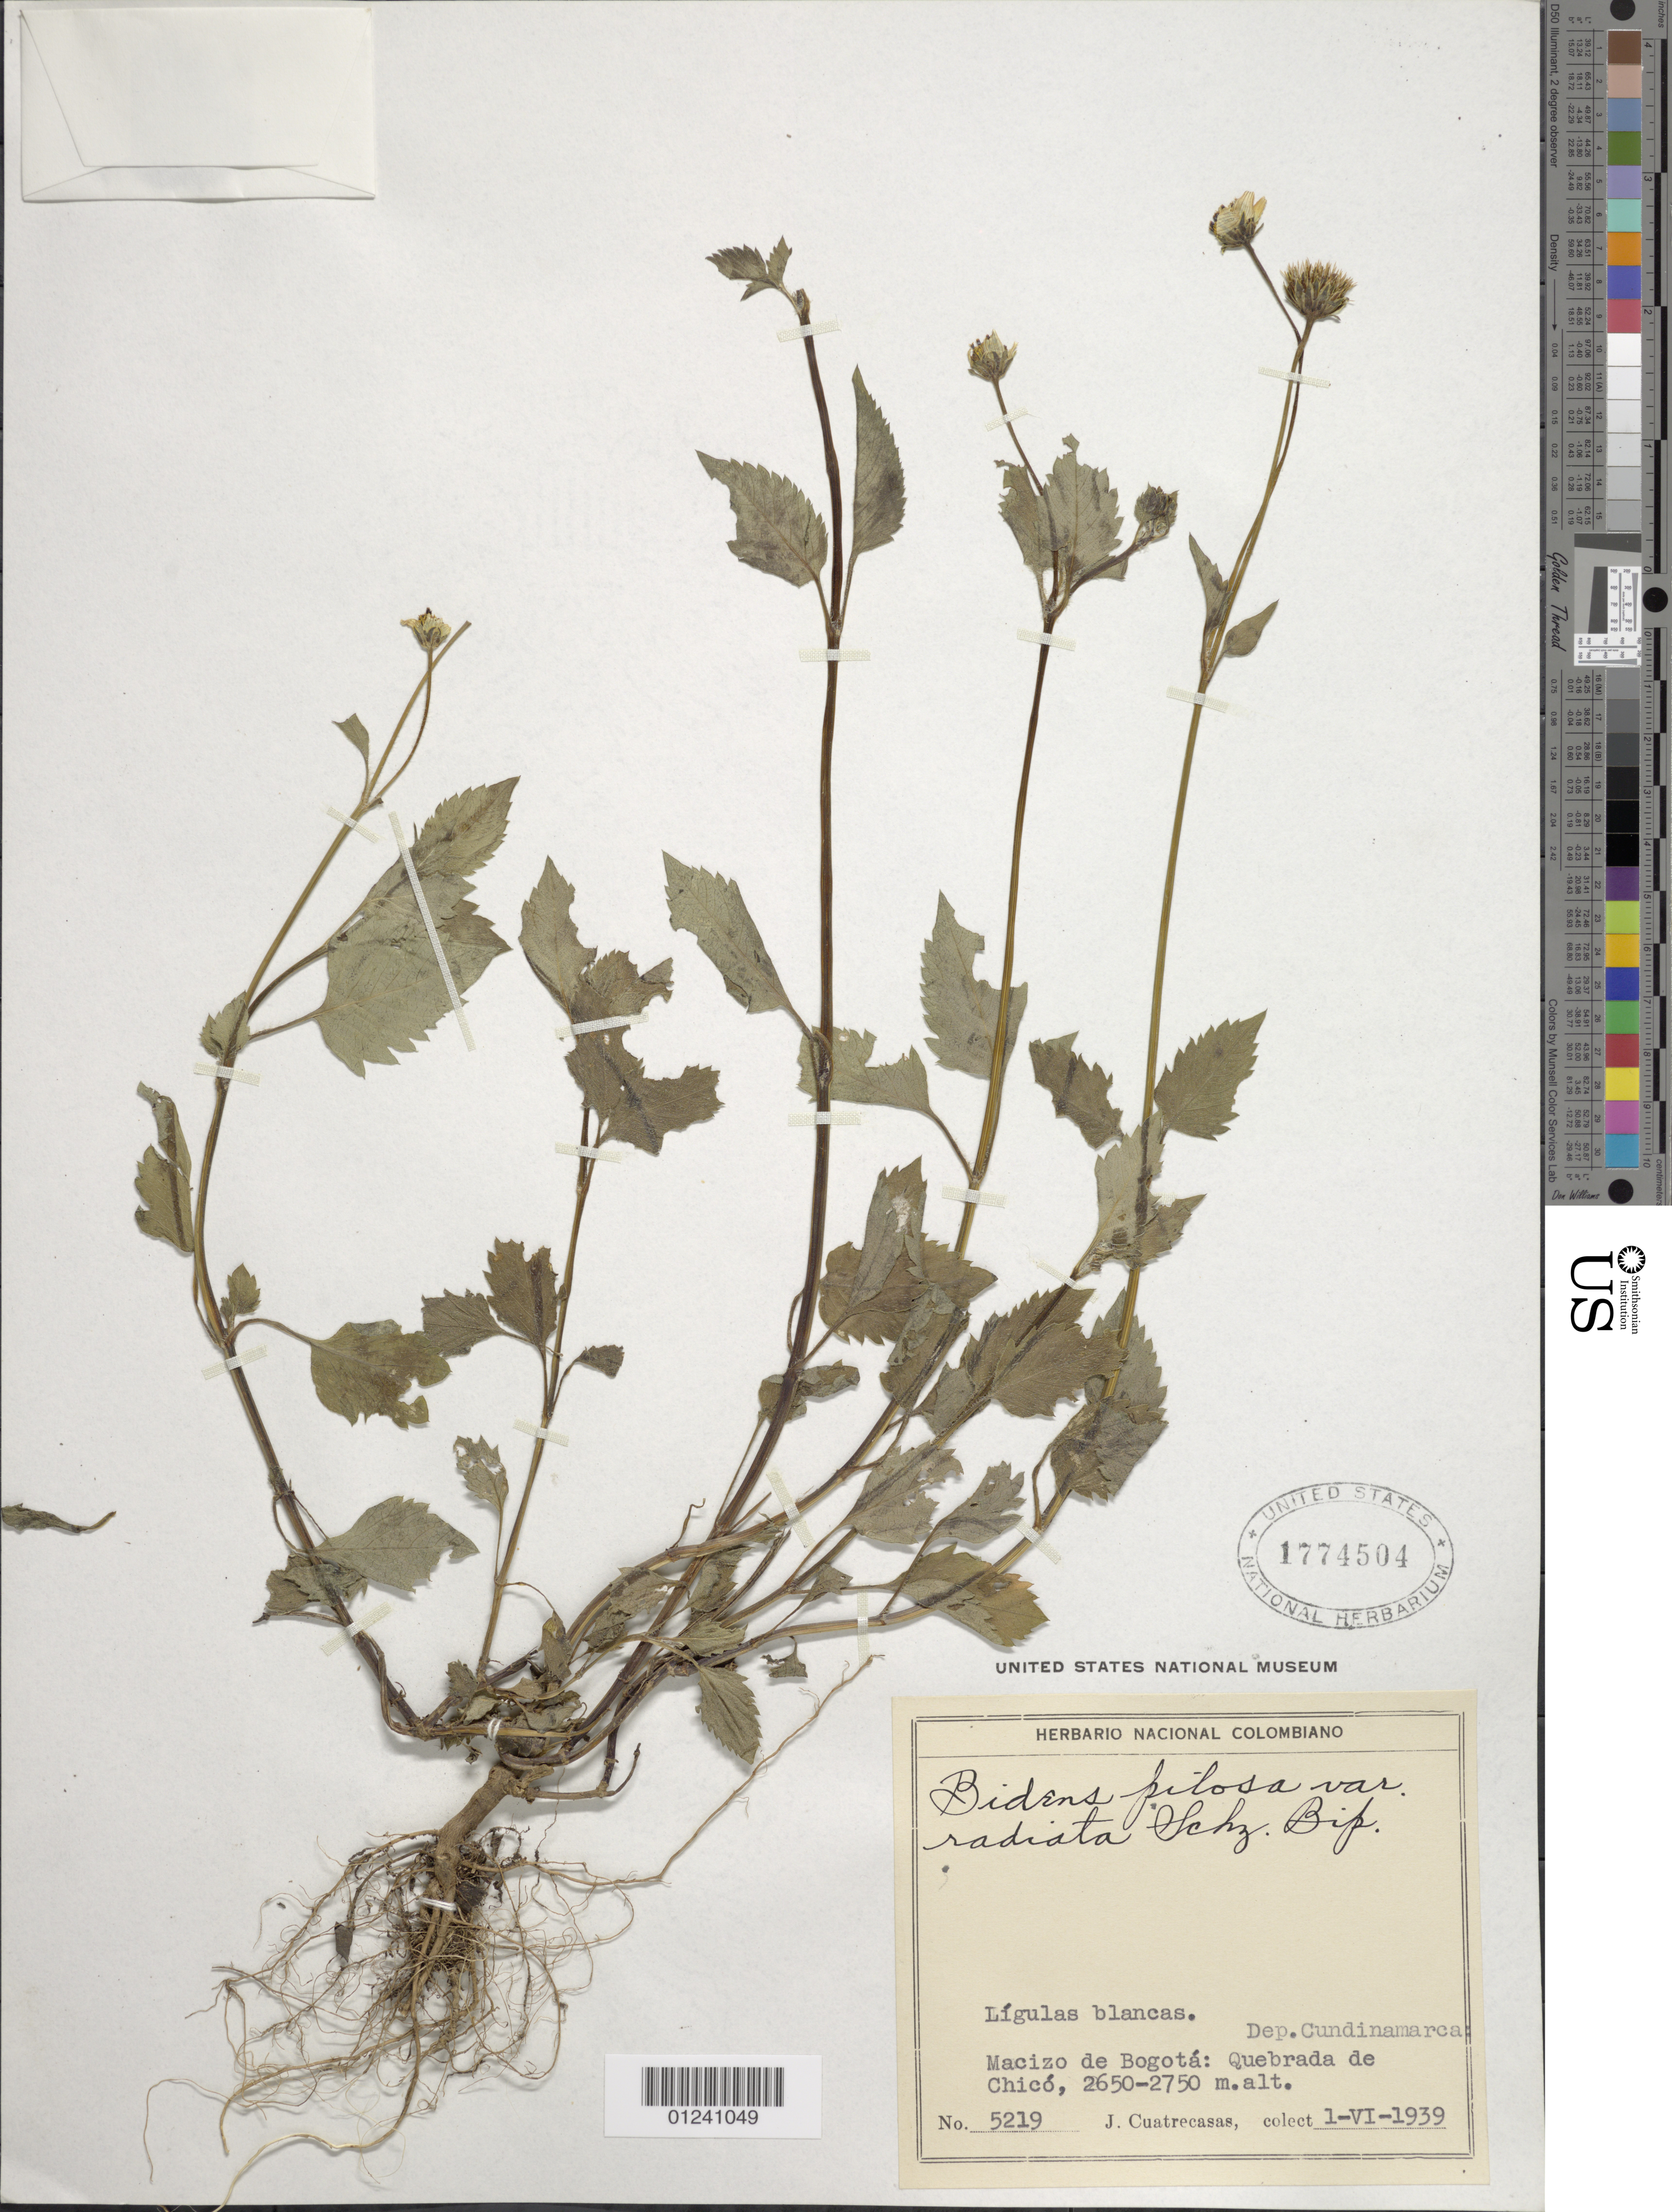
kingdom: Plantae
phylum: Tracheophyta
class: Magnoliopsida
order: Asterales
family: Asteraceae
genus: Bidens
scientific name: Bidens pilosa var. radiata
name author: (Sch. Bip.) J.A. Schmidt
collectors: J. Cuatrecasas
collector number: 5219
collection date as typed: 01 Jun 1939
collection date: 1939-06-01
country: Colombia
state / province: Cundinamarca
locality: Macizo de Bogota, Quebrada de Chico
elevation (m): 2650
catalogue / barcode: US 1774504